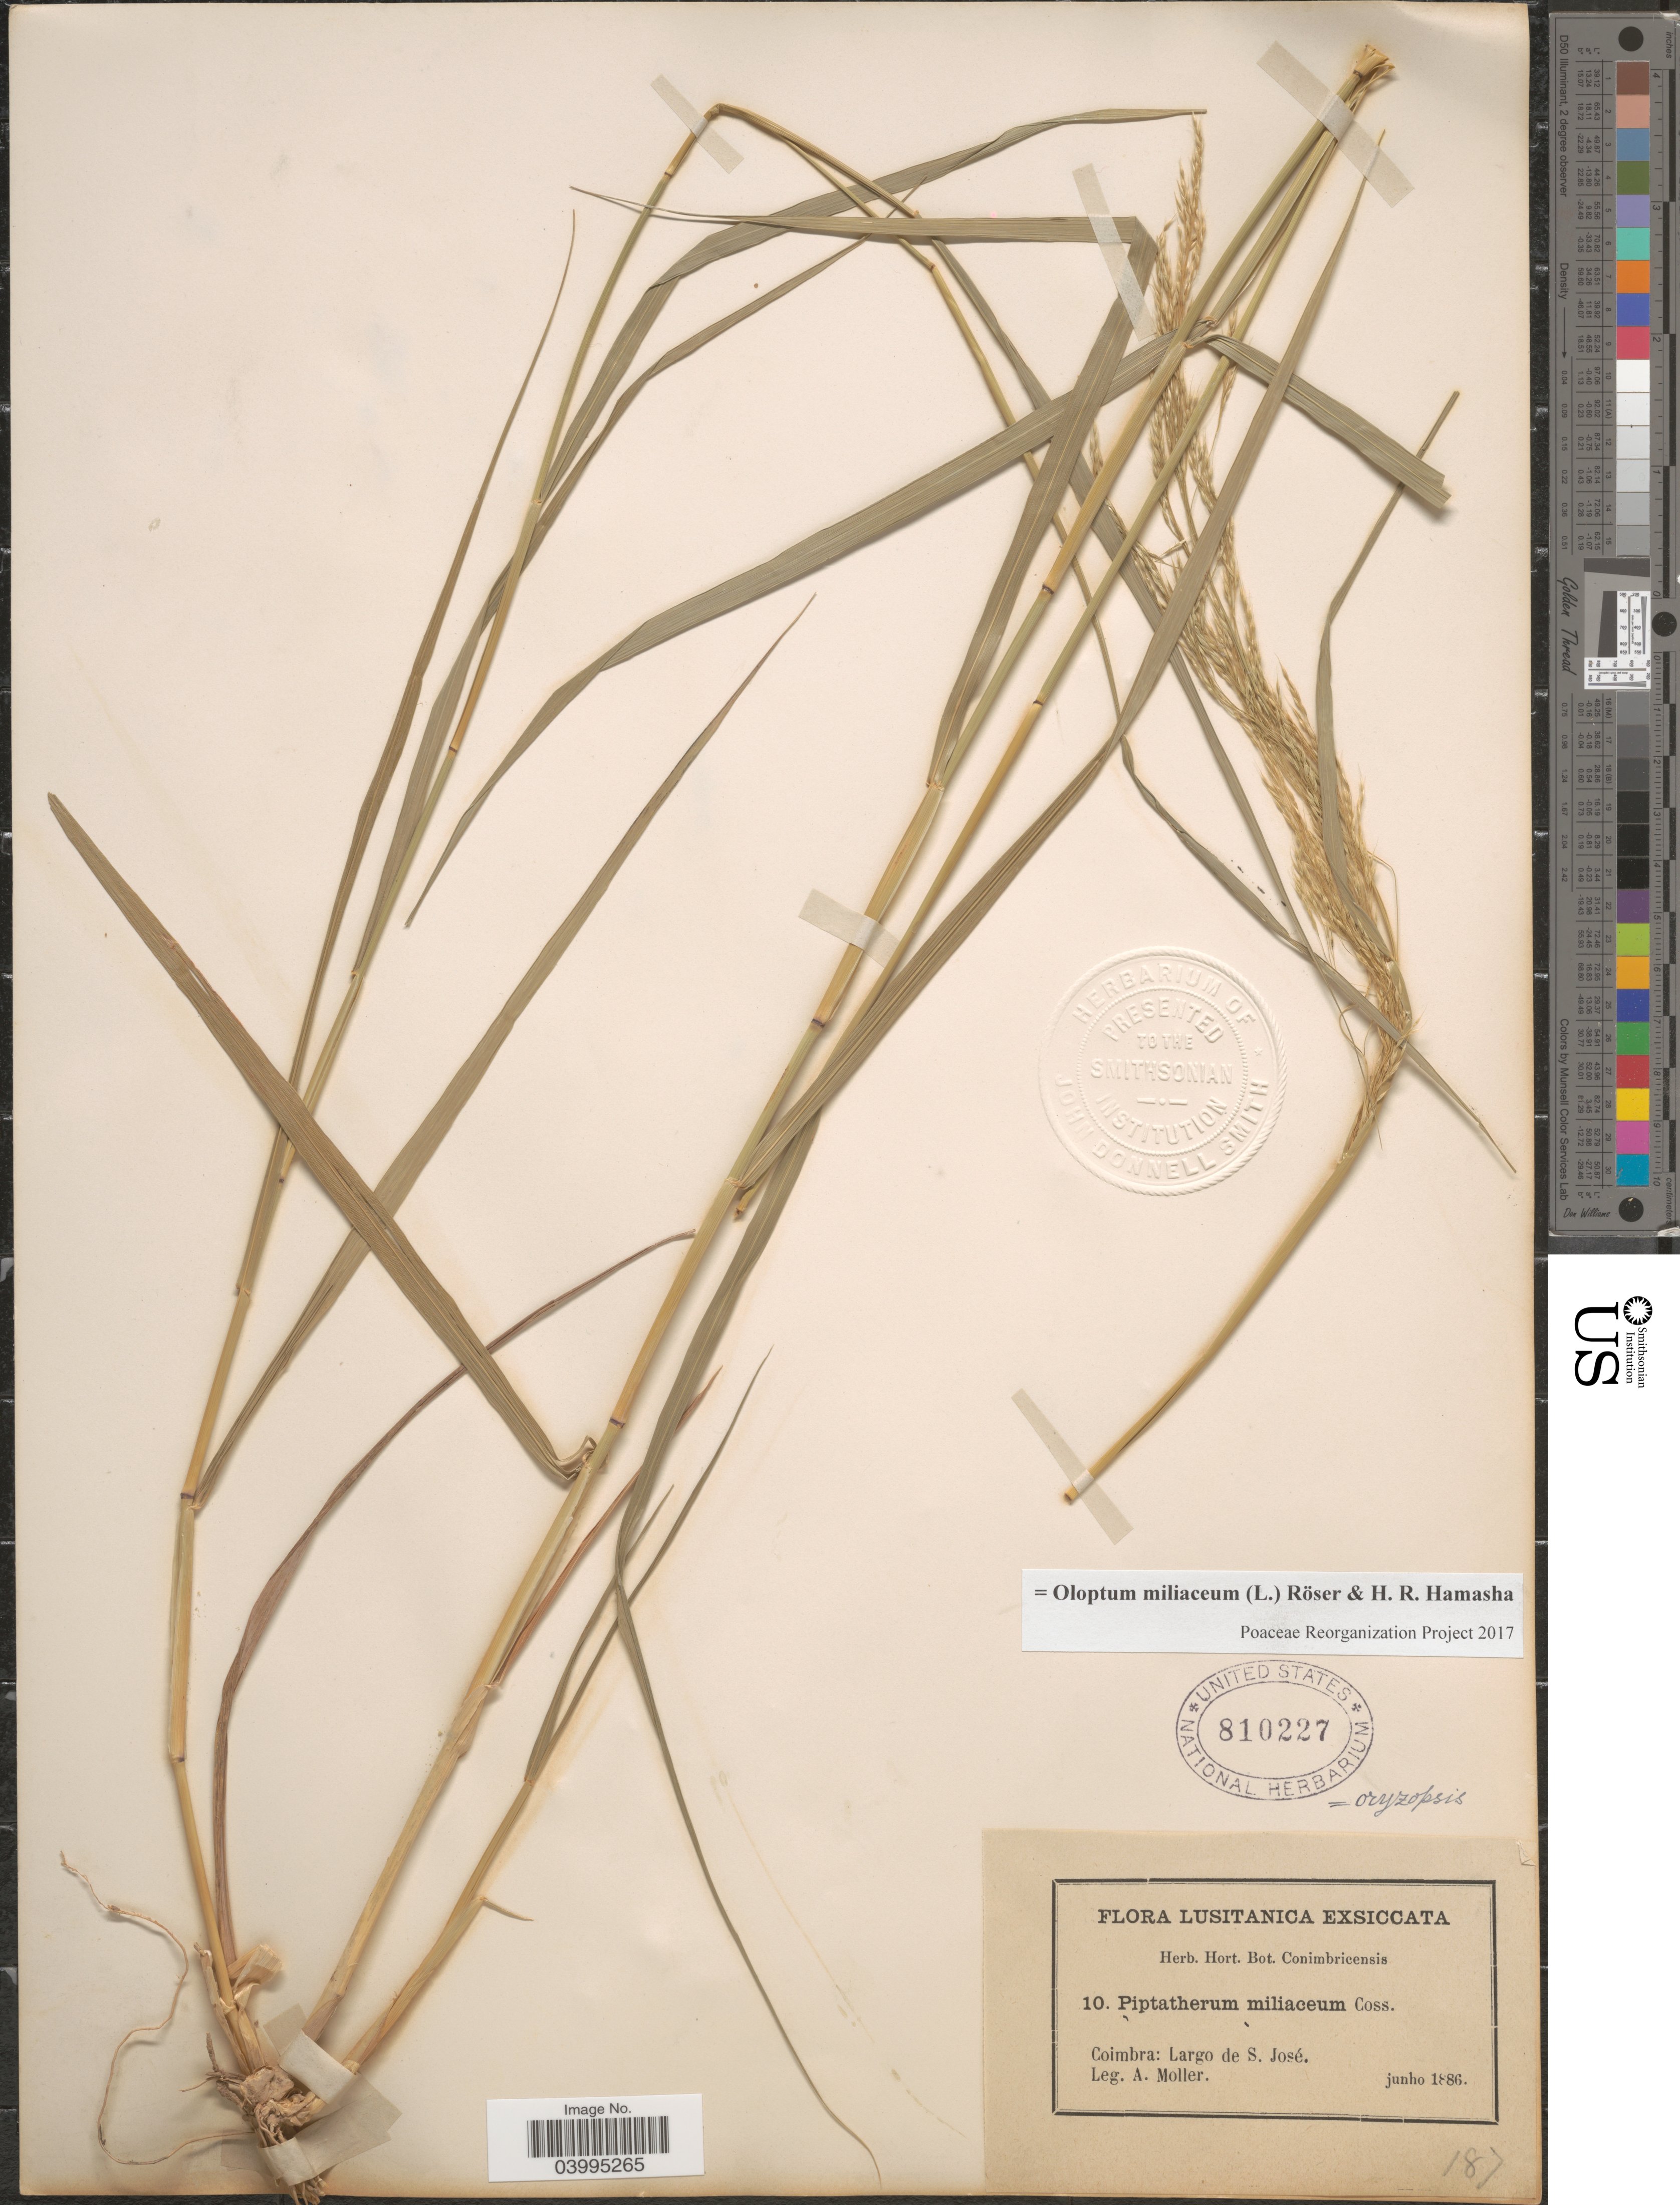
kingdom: Plantae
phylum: Tracheophyta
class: Liliopsida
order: Poales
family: Poaceae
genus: Oloptum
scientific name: Oloptum miliaceum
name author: Röser & H. R. Hamasha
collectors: A. Moller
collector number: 10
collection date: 1886-06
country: Portugal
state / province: Coimbra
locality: Lusitanica. Largo de S. José.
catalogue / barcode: US 810227